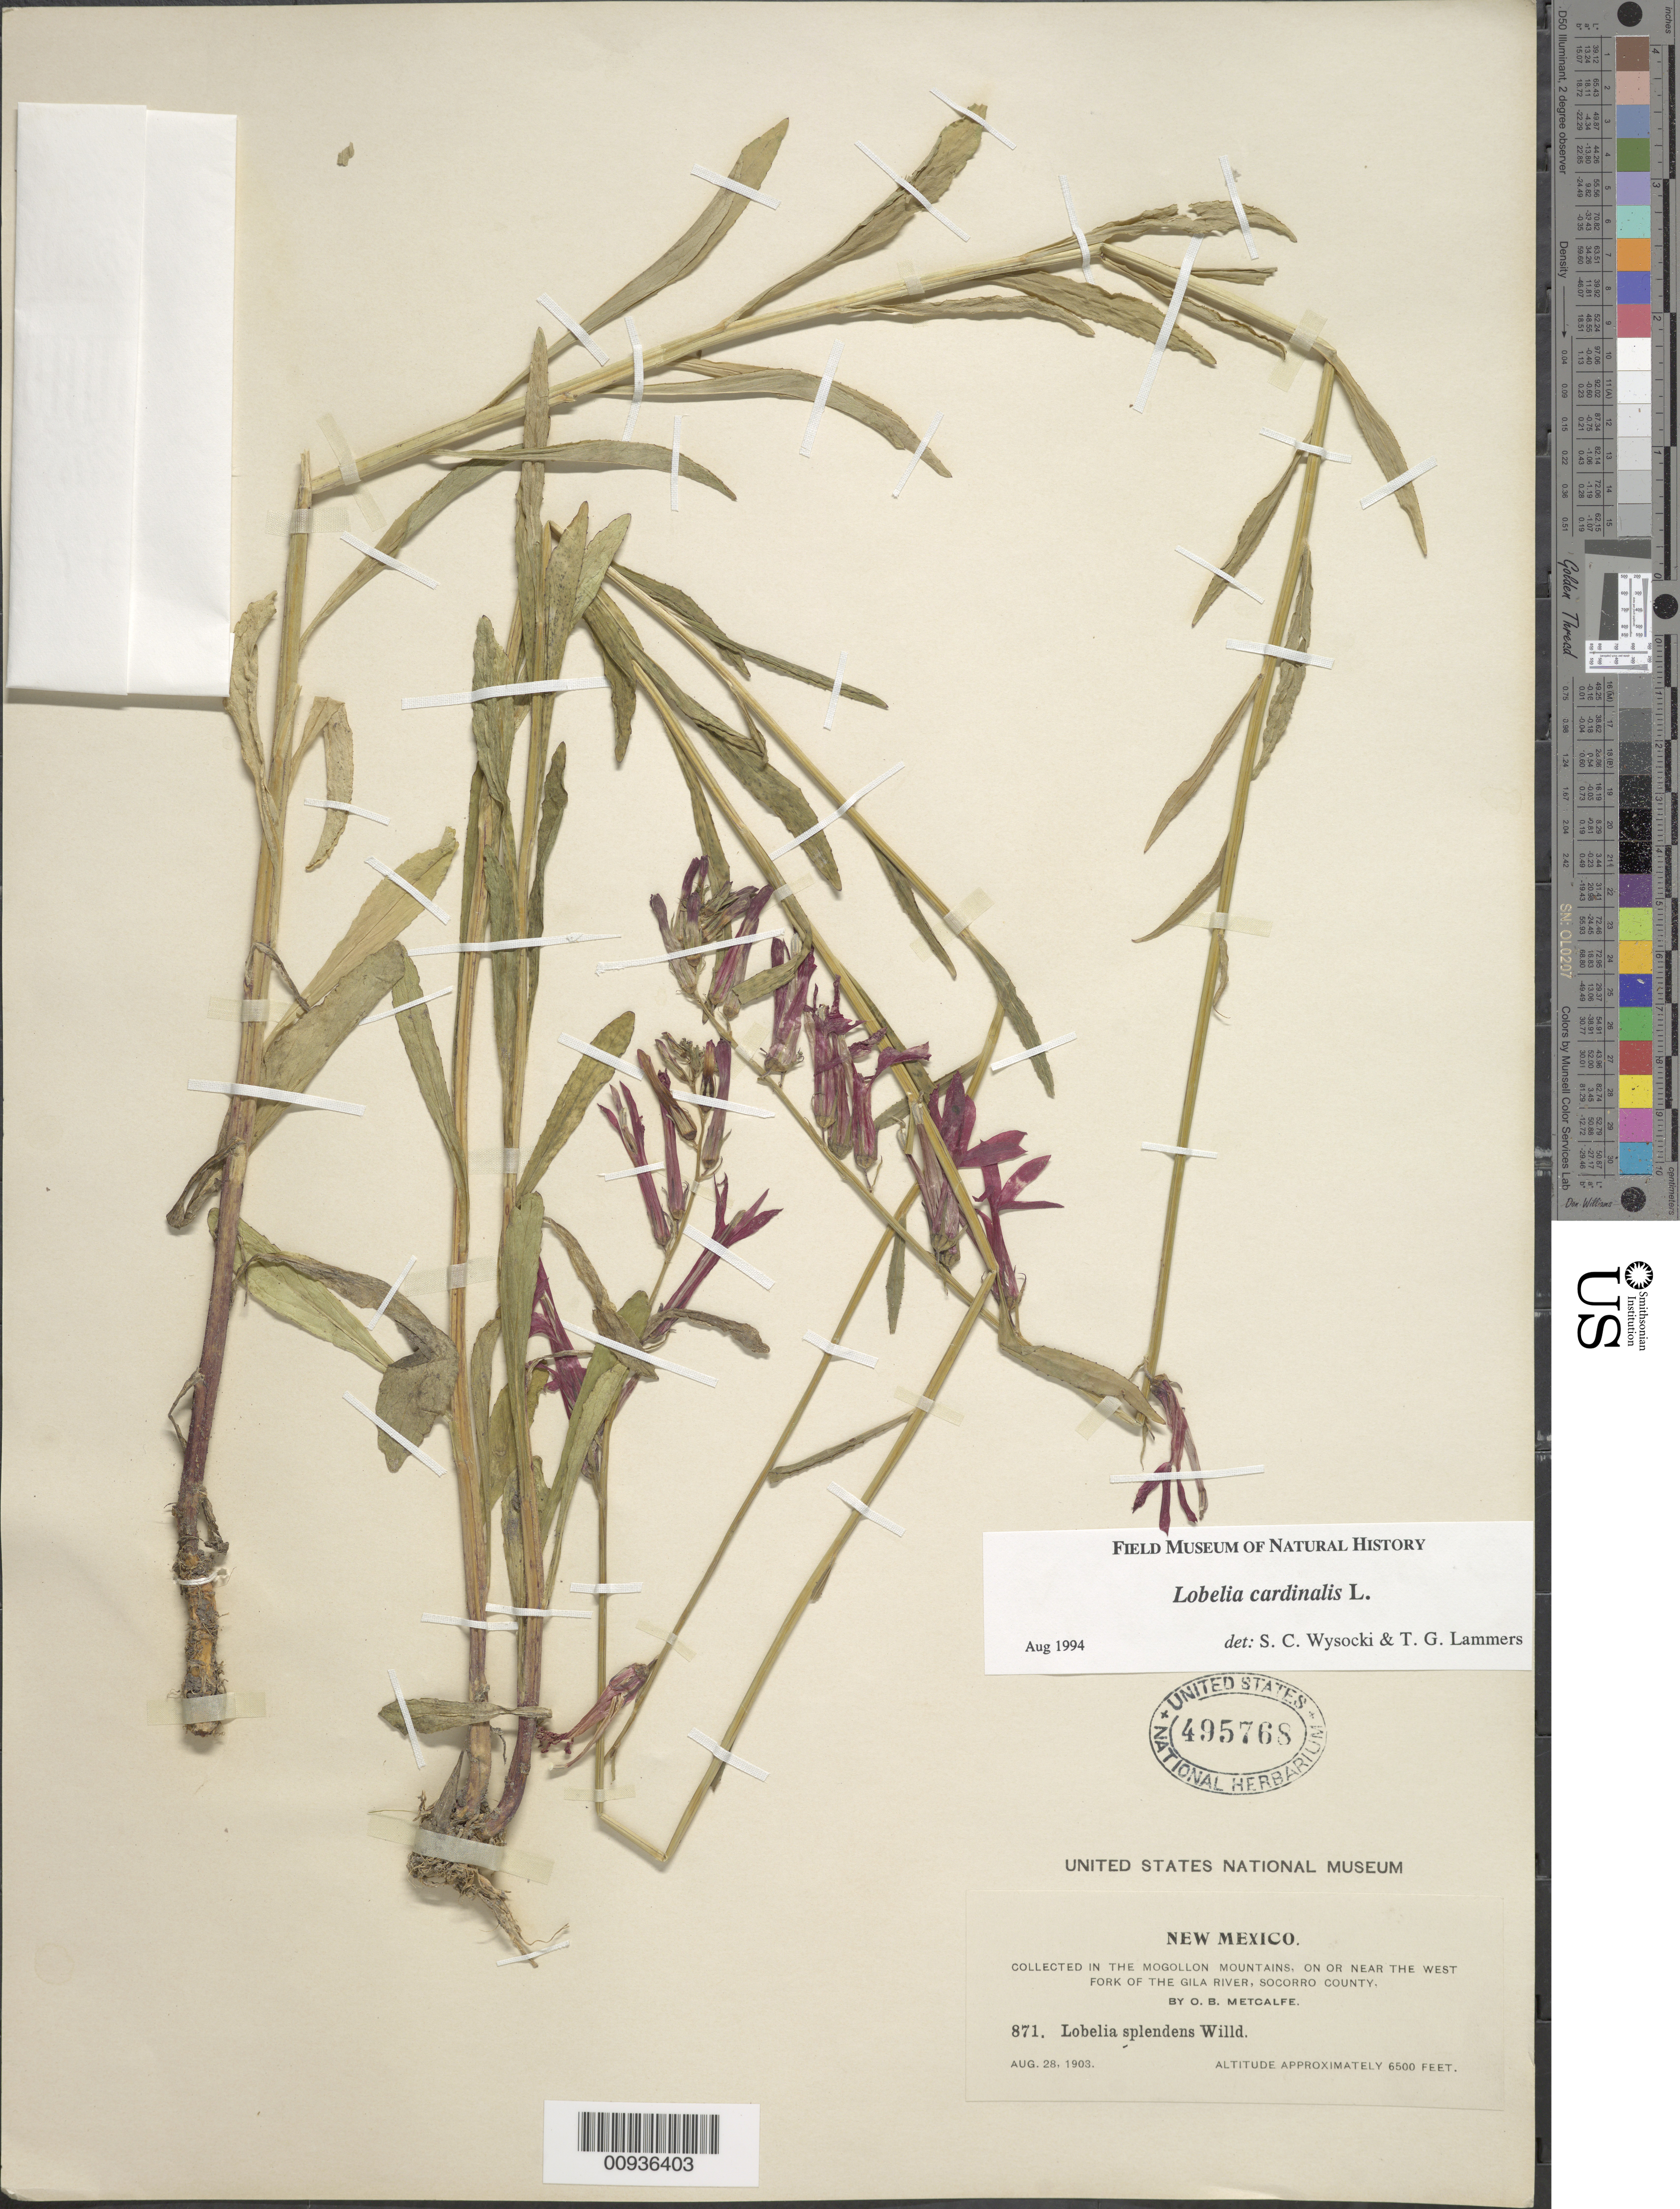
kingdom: Plantae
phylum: Tracheophyta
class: Magnoliopsida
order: Asterales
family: Campanulaceae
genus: Lobelia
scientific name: Lobelia cardinalis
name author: L.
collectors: O. B. Metcalfe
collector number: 871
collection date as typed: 28 Aug 1903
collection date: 1903-08-28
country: United States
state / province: New Mexico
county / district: Socorro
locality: West fork of Gila River in Mogollon Mountains.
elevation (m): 2100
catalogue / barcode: US 495768